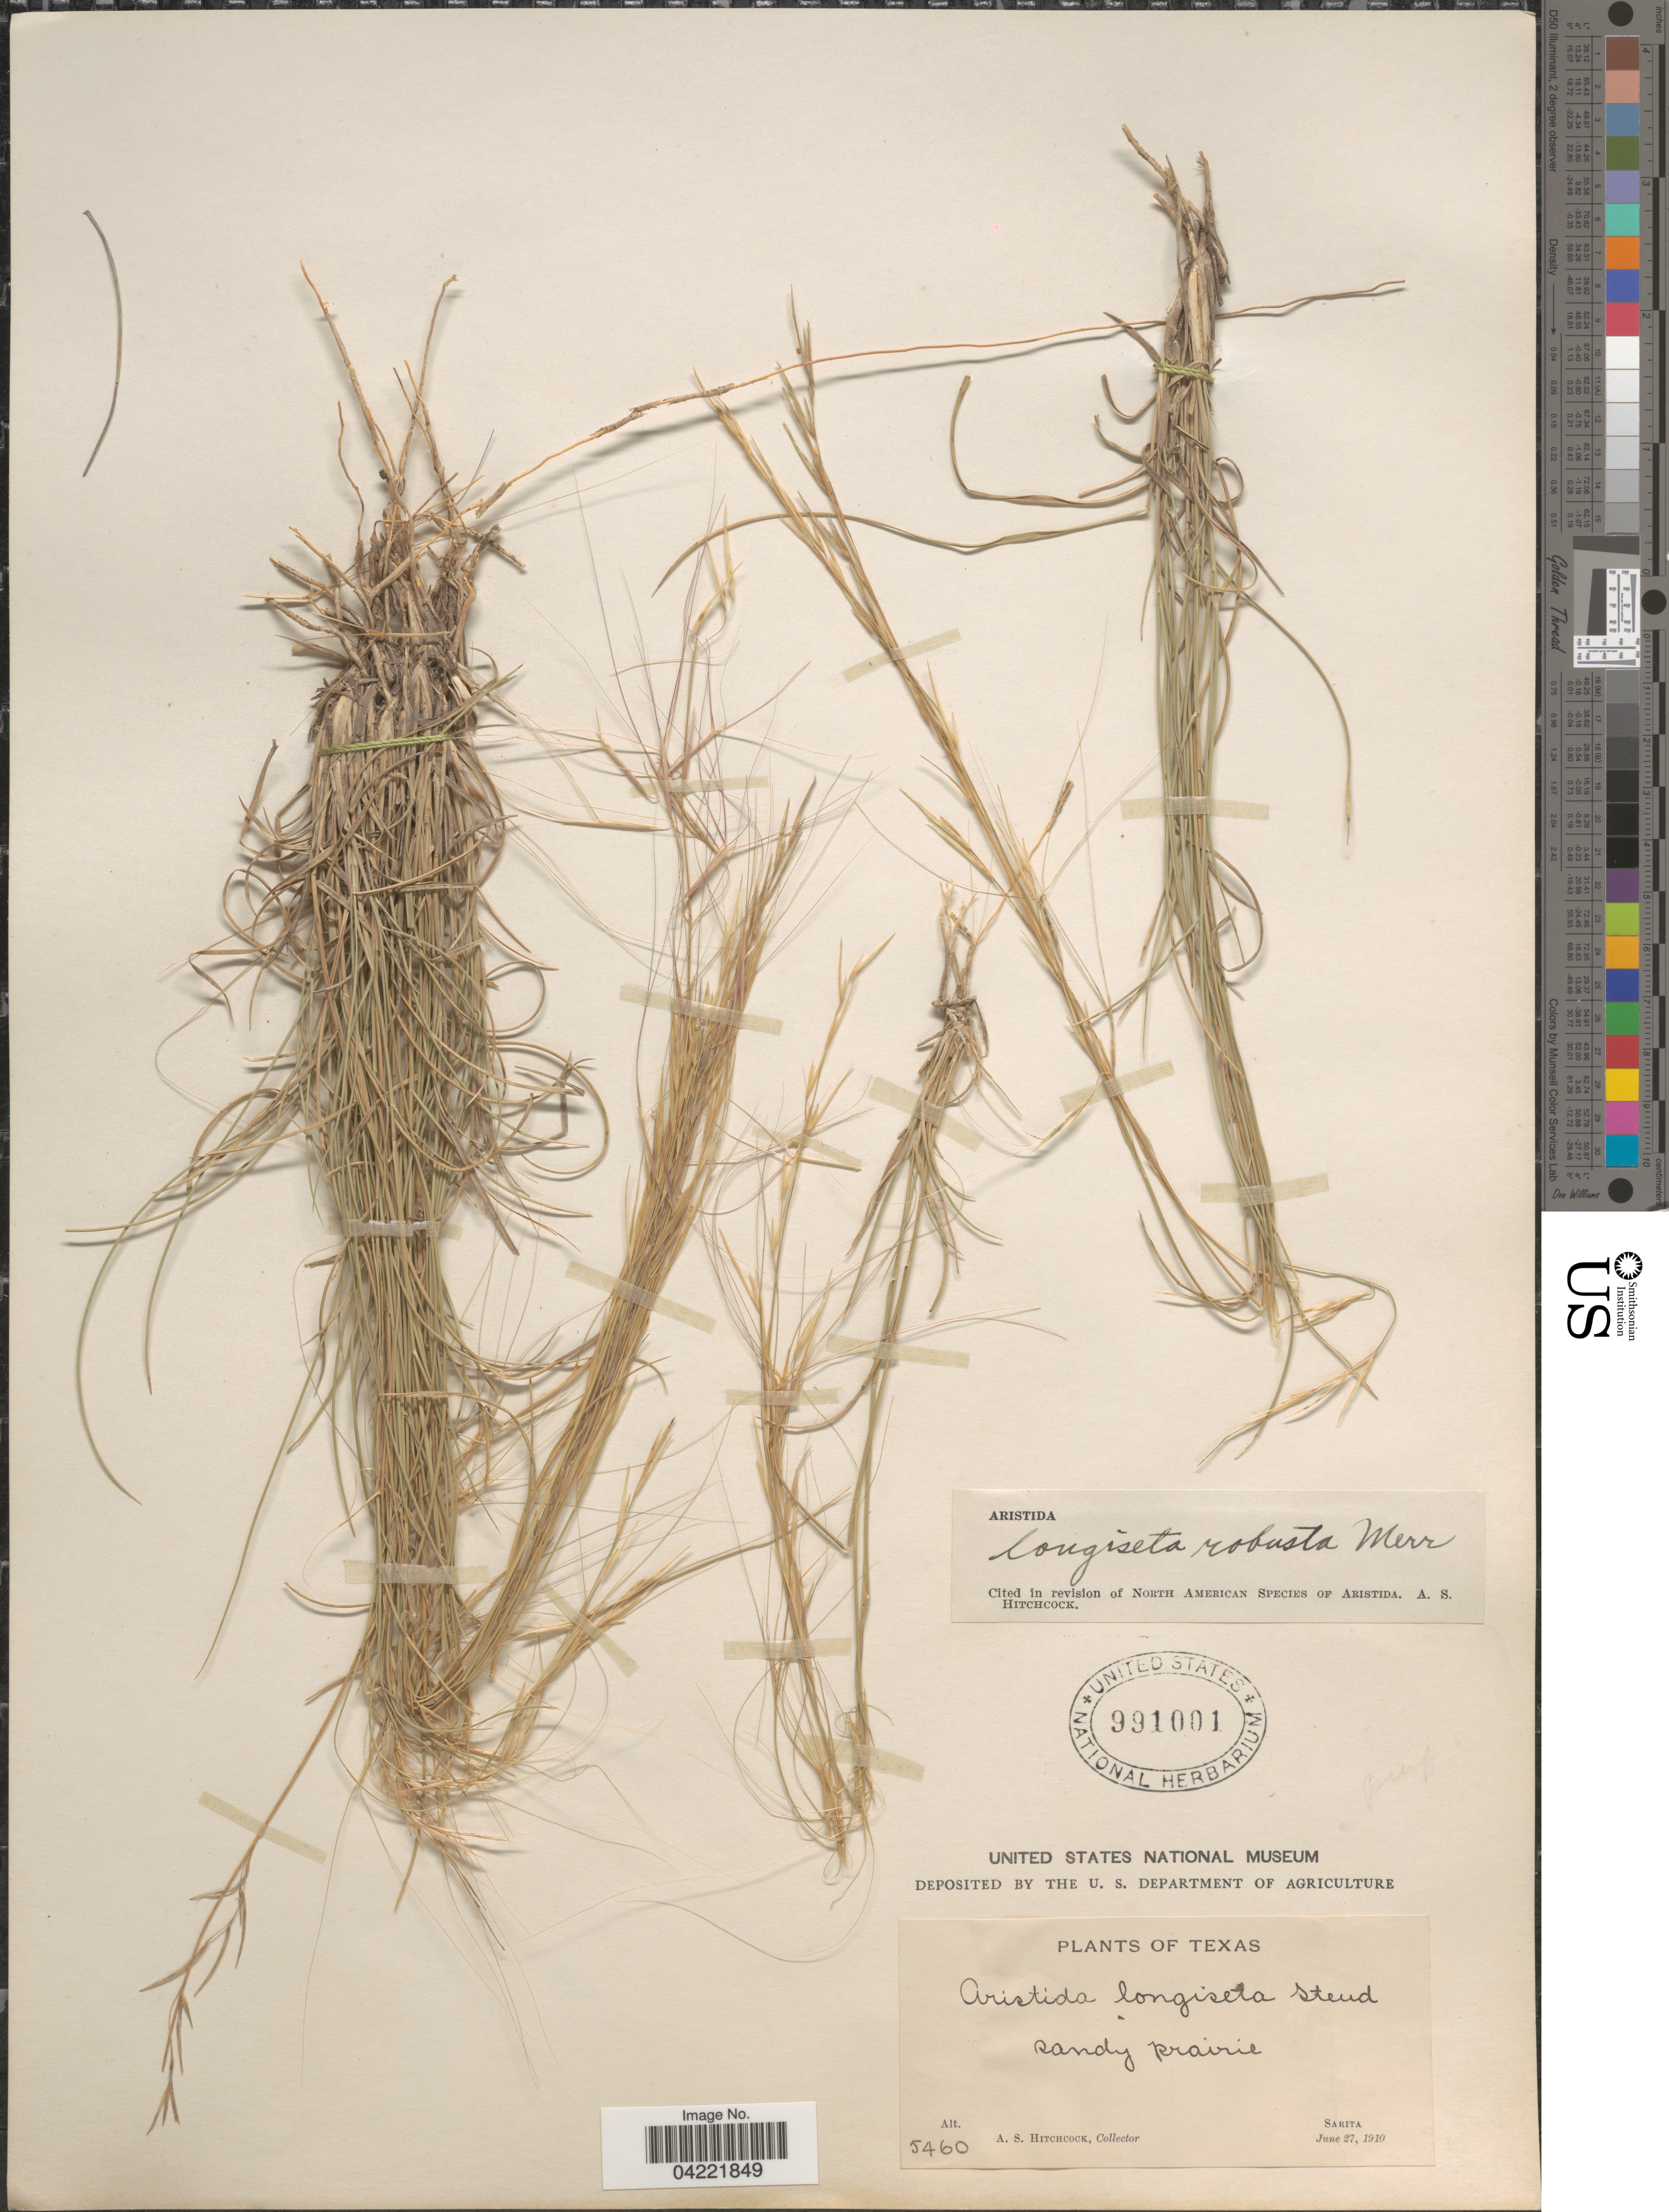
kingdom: Plantae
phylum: Tracheophyta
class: Liliopsida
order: Poales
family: Poaceae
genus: Aristida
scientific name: Aristida purpurea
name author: Nutt.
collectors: A. S. Hitchcock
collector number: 5460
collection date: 1910-06-27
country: United States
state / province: Texas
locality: Sandy prairie. Sarita.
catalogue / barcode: US 991001